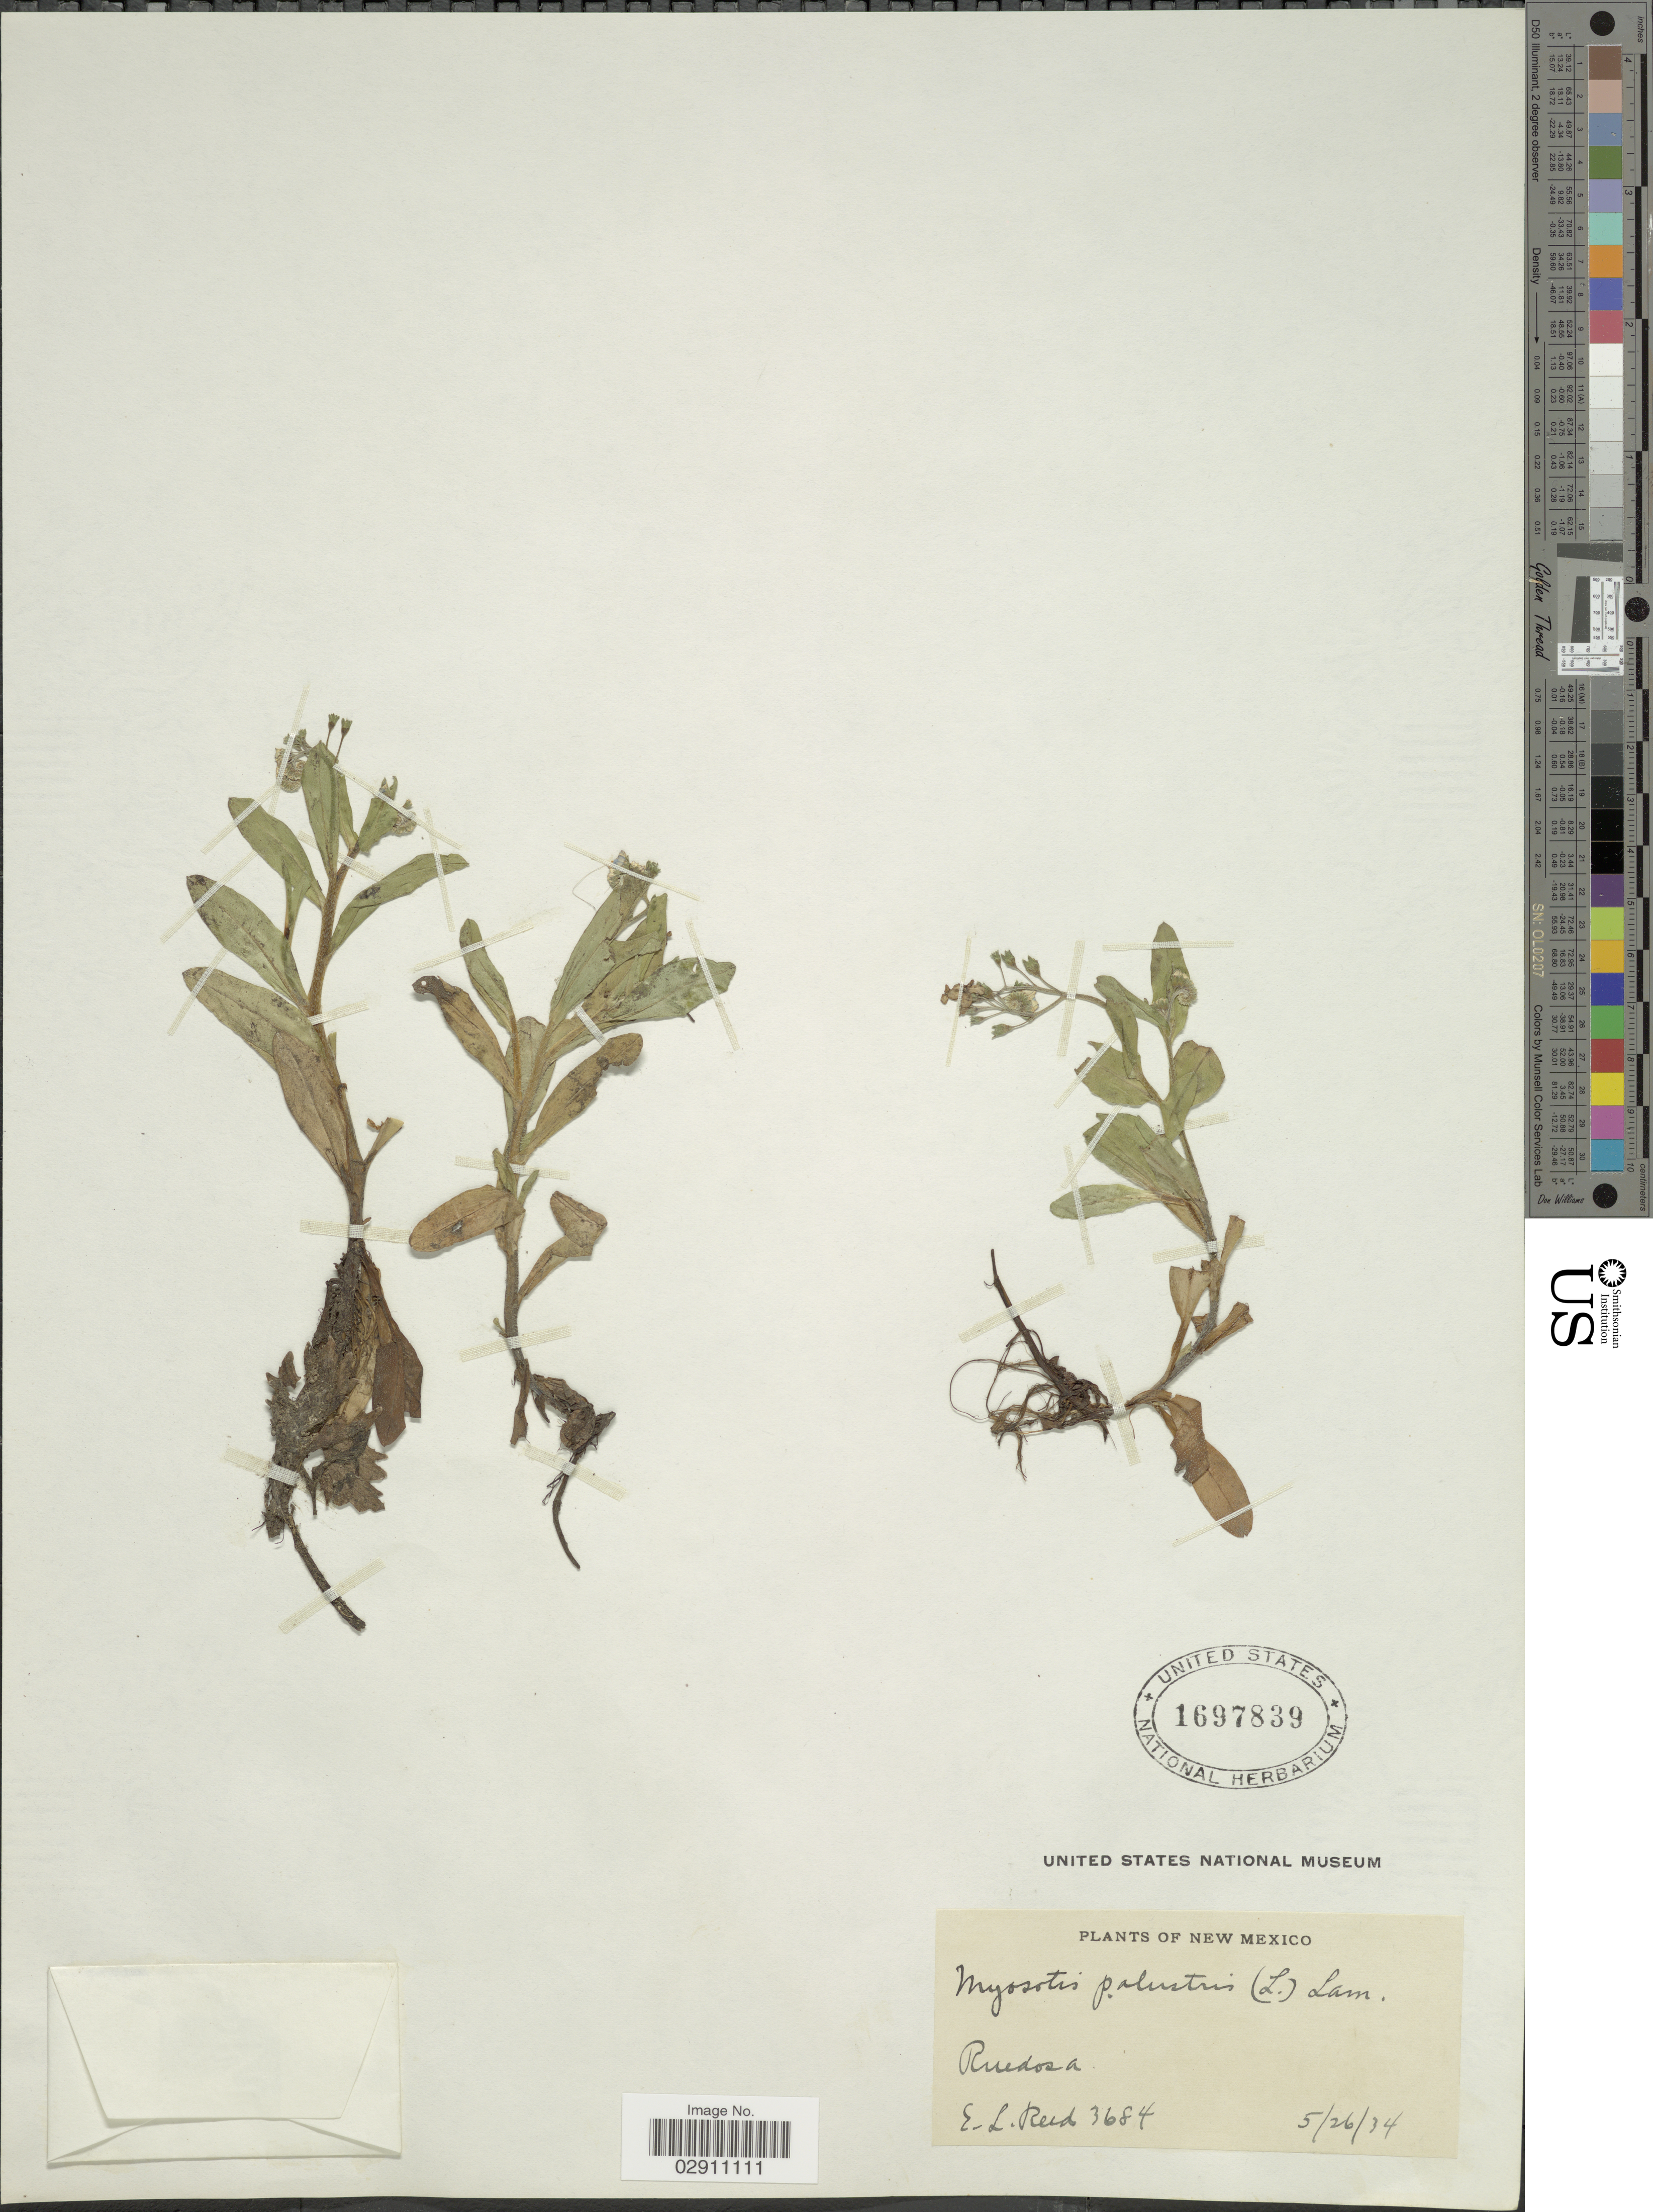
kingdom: Plantae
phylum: Tracheophyta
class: Magnoliopsida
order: Boraginales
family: Boraginaceae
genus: Myosotis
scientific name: Myosotis palustris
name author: L.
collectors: E. Reed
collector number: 3684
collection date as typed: Transcribed d/m/y: 26/5/34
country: United States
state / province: New Mexico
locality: Ruedosa.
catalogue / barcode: US 1697839